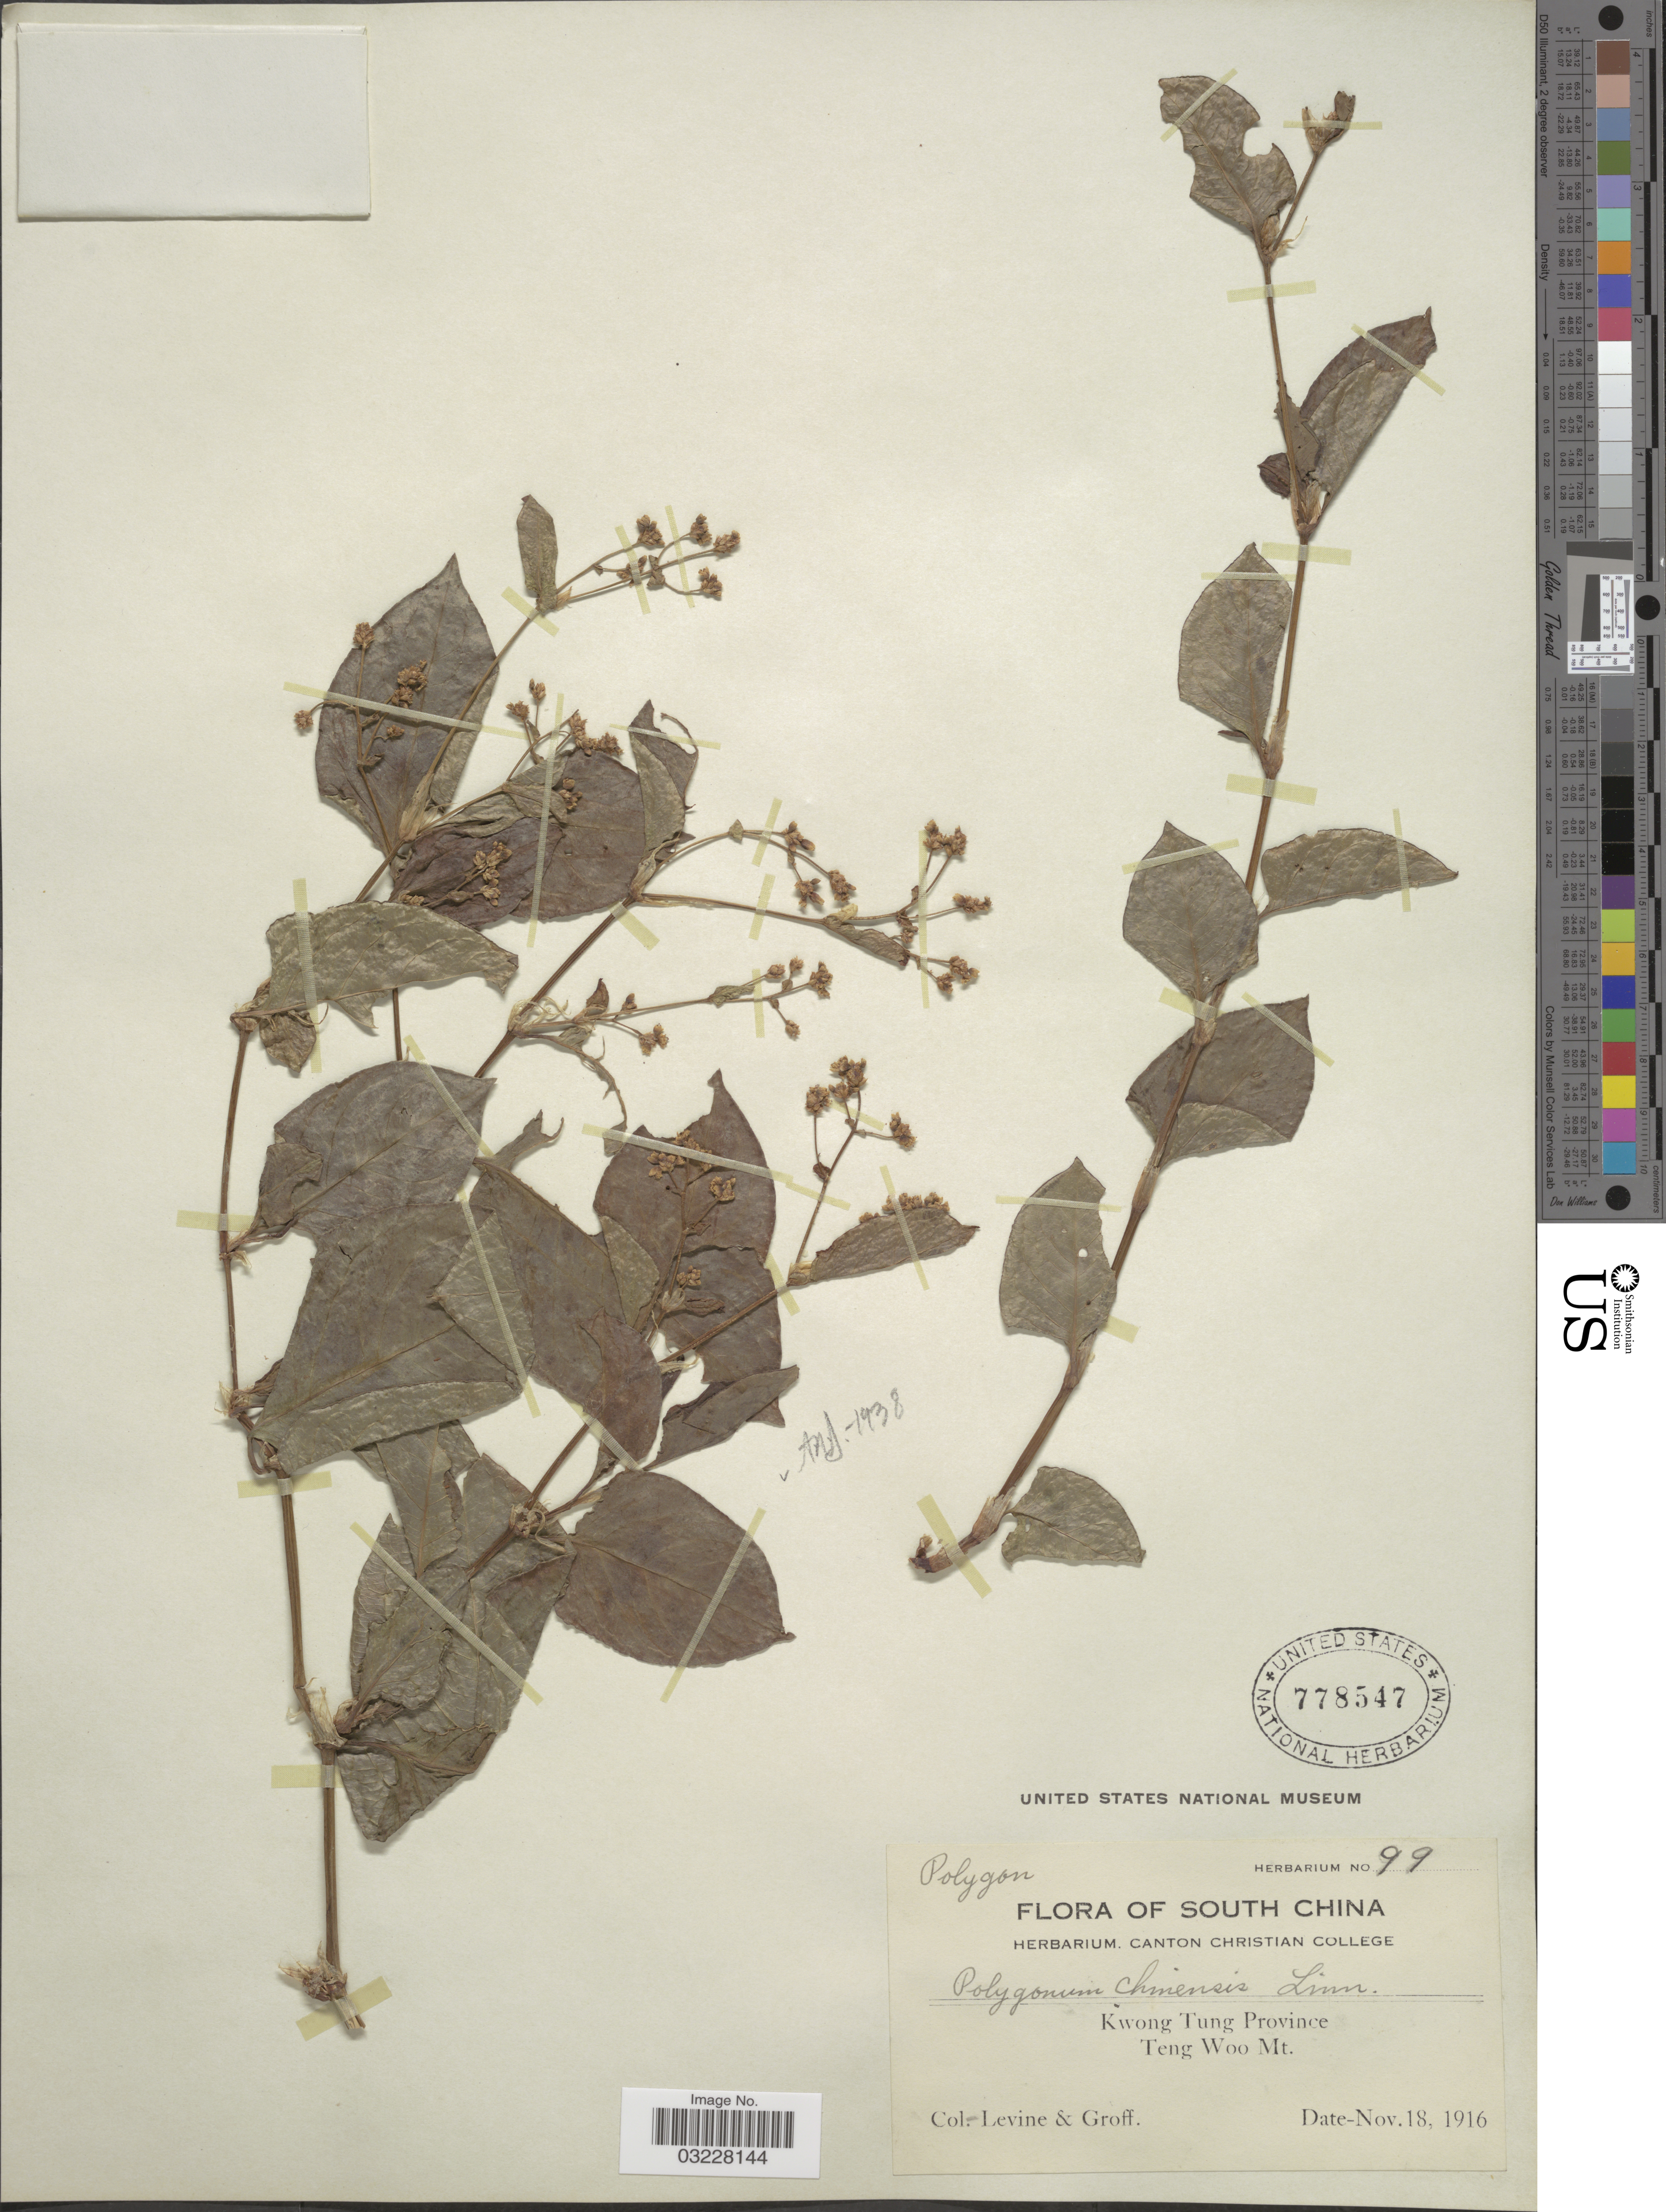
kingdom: Plantae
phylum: Tracheophyta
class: Magnoliopsida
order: Caryophyllales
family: Polygonaceae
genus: Polygonum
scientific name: Polygonum chinense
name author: L.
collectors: -. Levine & -- Groff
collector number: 99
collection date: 1916-11-18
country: China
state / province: Guangdong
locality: South China. Kwong Tung Province. Teng Woo Mt.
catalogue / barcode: US 778547